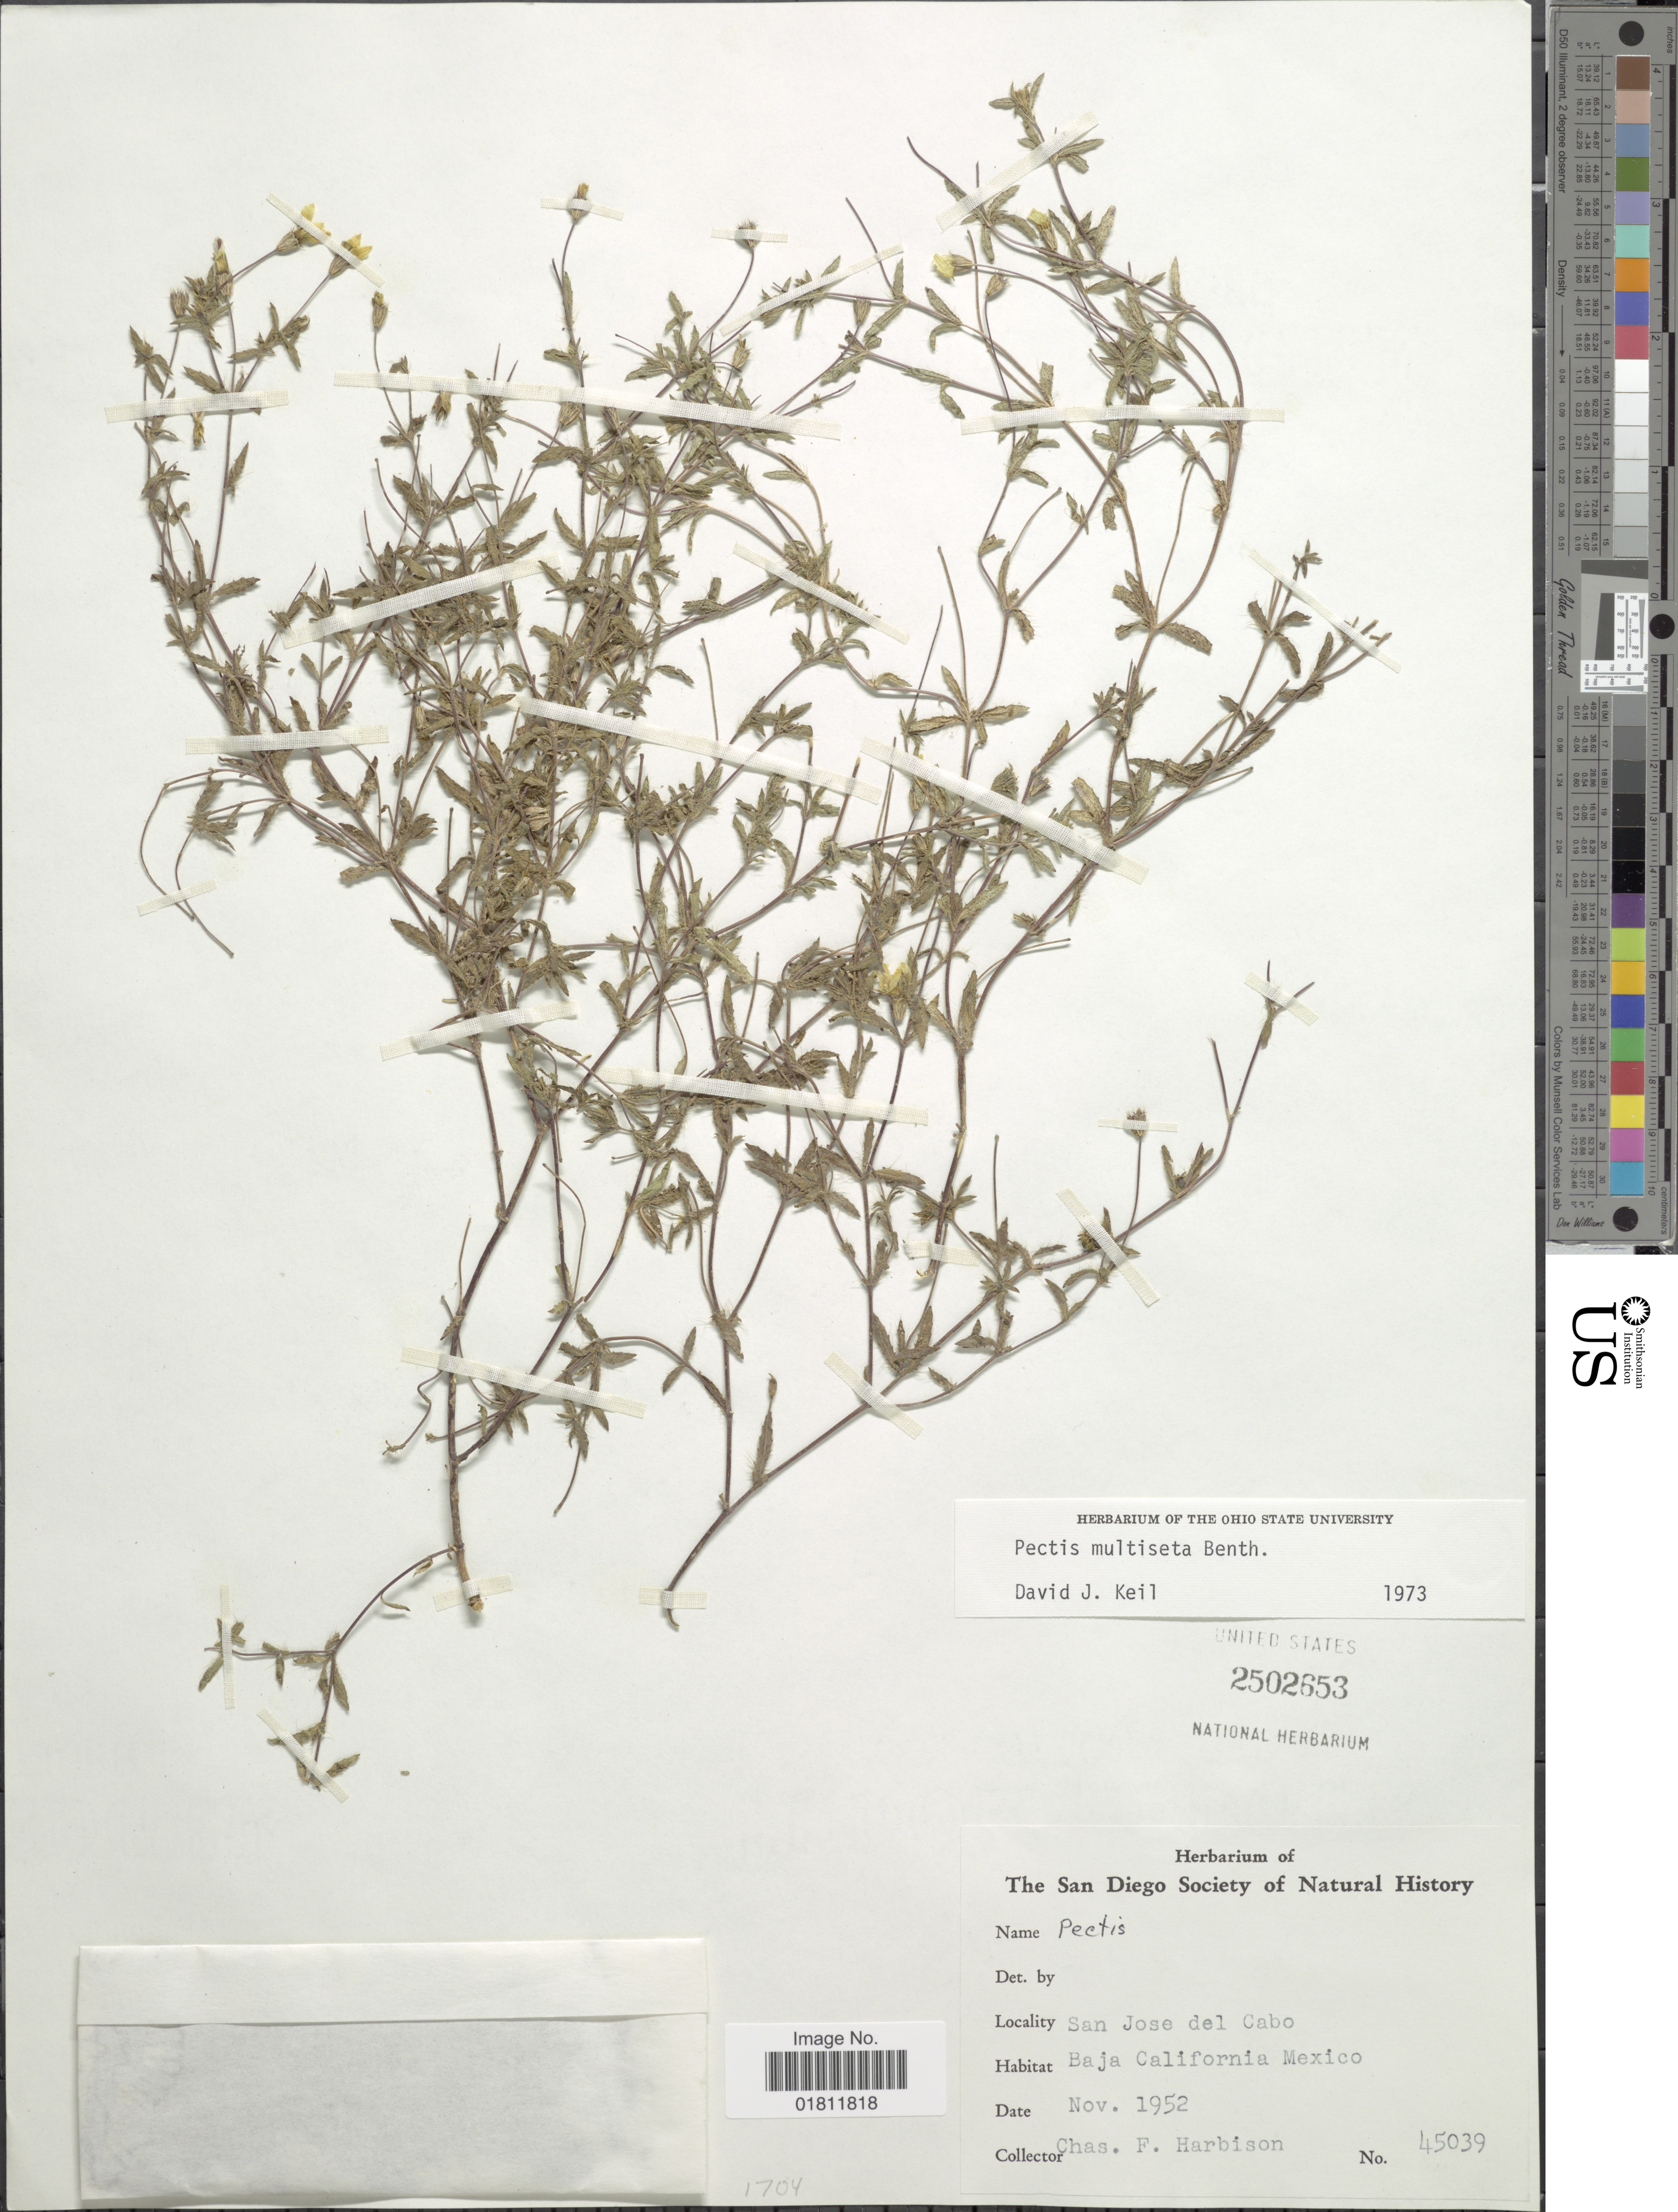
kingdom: Plantae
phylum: Tracheophyta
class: Magnoliopsida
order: Asterales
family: Asteraceae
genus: Pectis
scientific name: Pectis multiceps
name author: Urb.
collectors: C. F. Harbison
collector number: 45039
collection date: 1952-11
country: Mexico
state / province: Baja California Sur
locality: San Jose del Cabo. Baja California Mexico.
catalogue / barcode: US 2502653